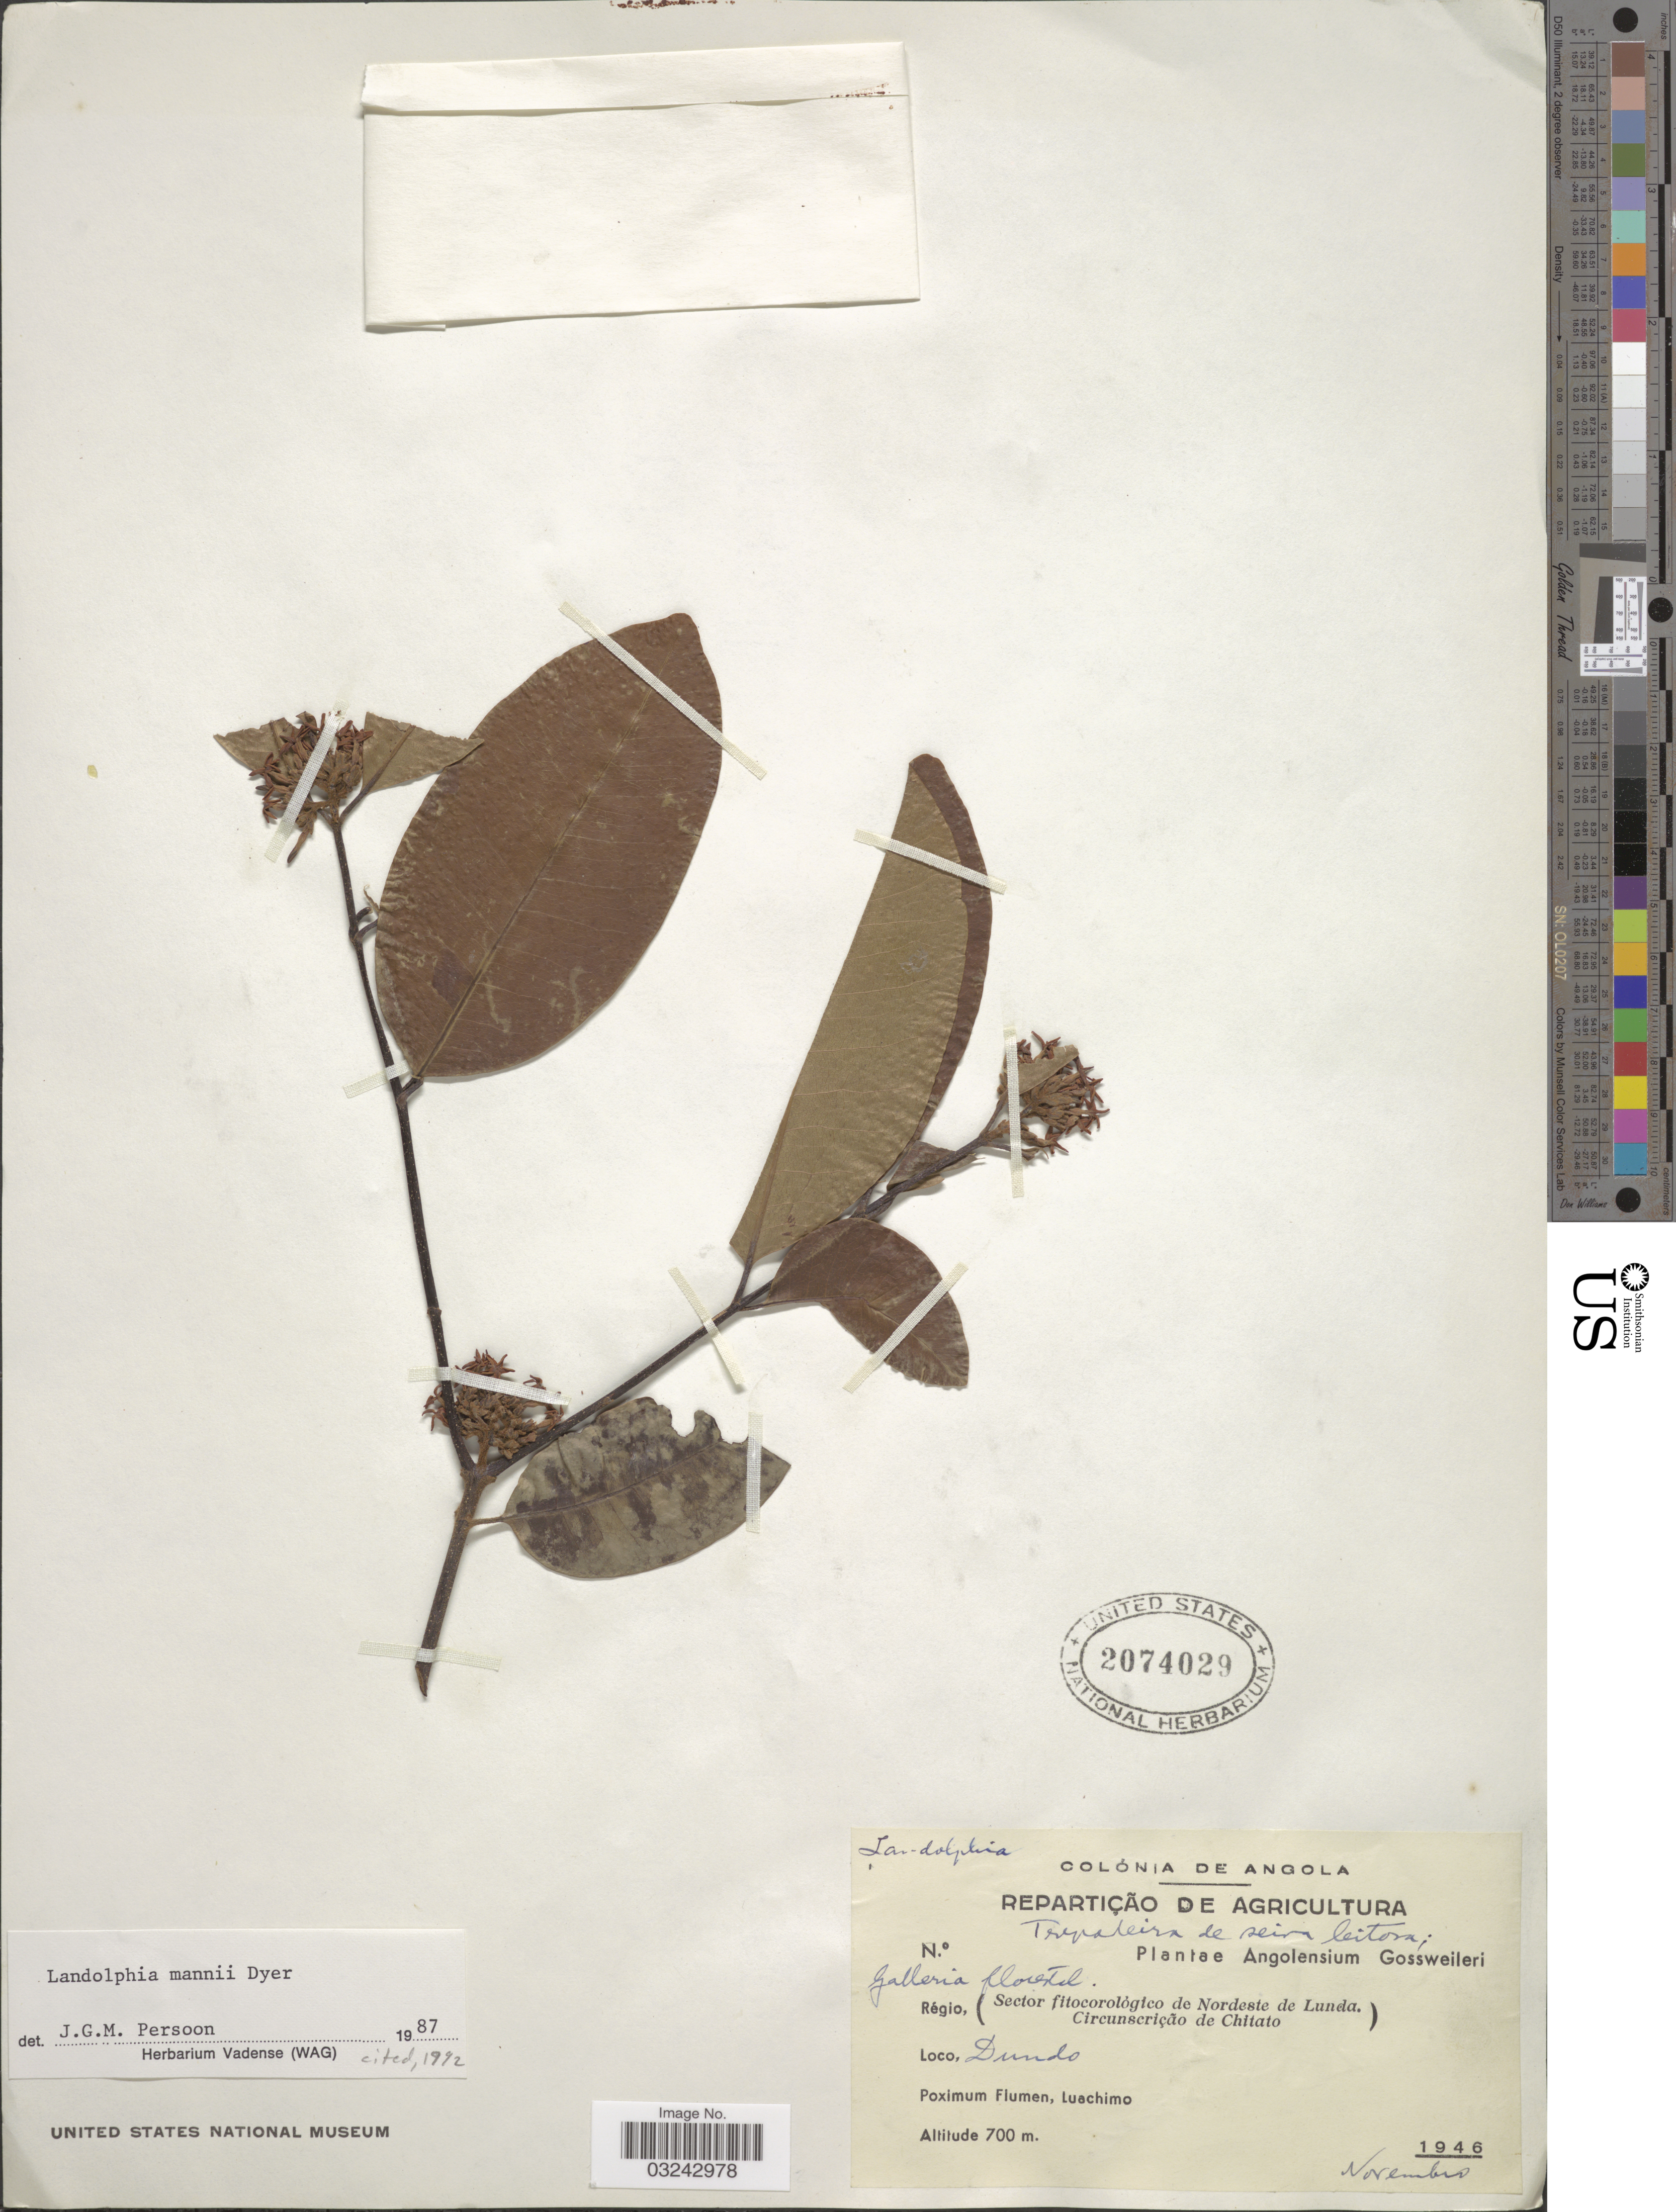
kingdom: Plantae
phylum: Tracheophyta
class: Magnoliopsida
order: Gentianales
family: Apocynaceae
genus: Landolphia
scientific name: Landolphia mannii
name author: Dyer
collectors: -. Gossweiler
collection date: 1946-11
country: Angola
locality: Régio, (Sector fitocorológico de Nordeste de Lunda, Circunscrição de Chitato), Dundo, Luachimo.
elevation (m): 700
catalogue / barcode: US 2074029